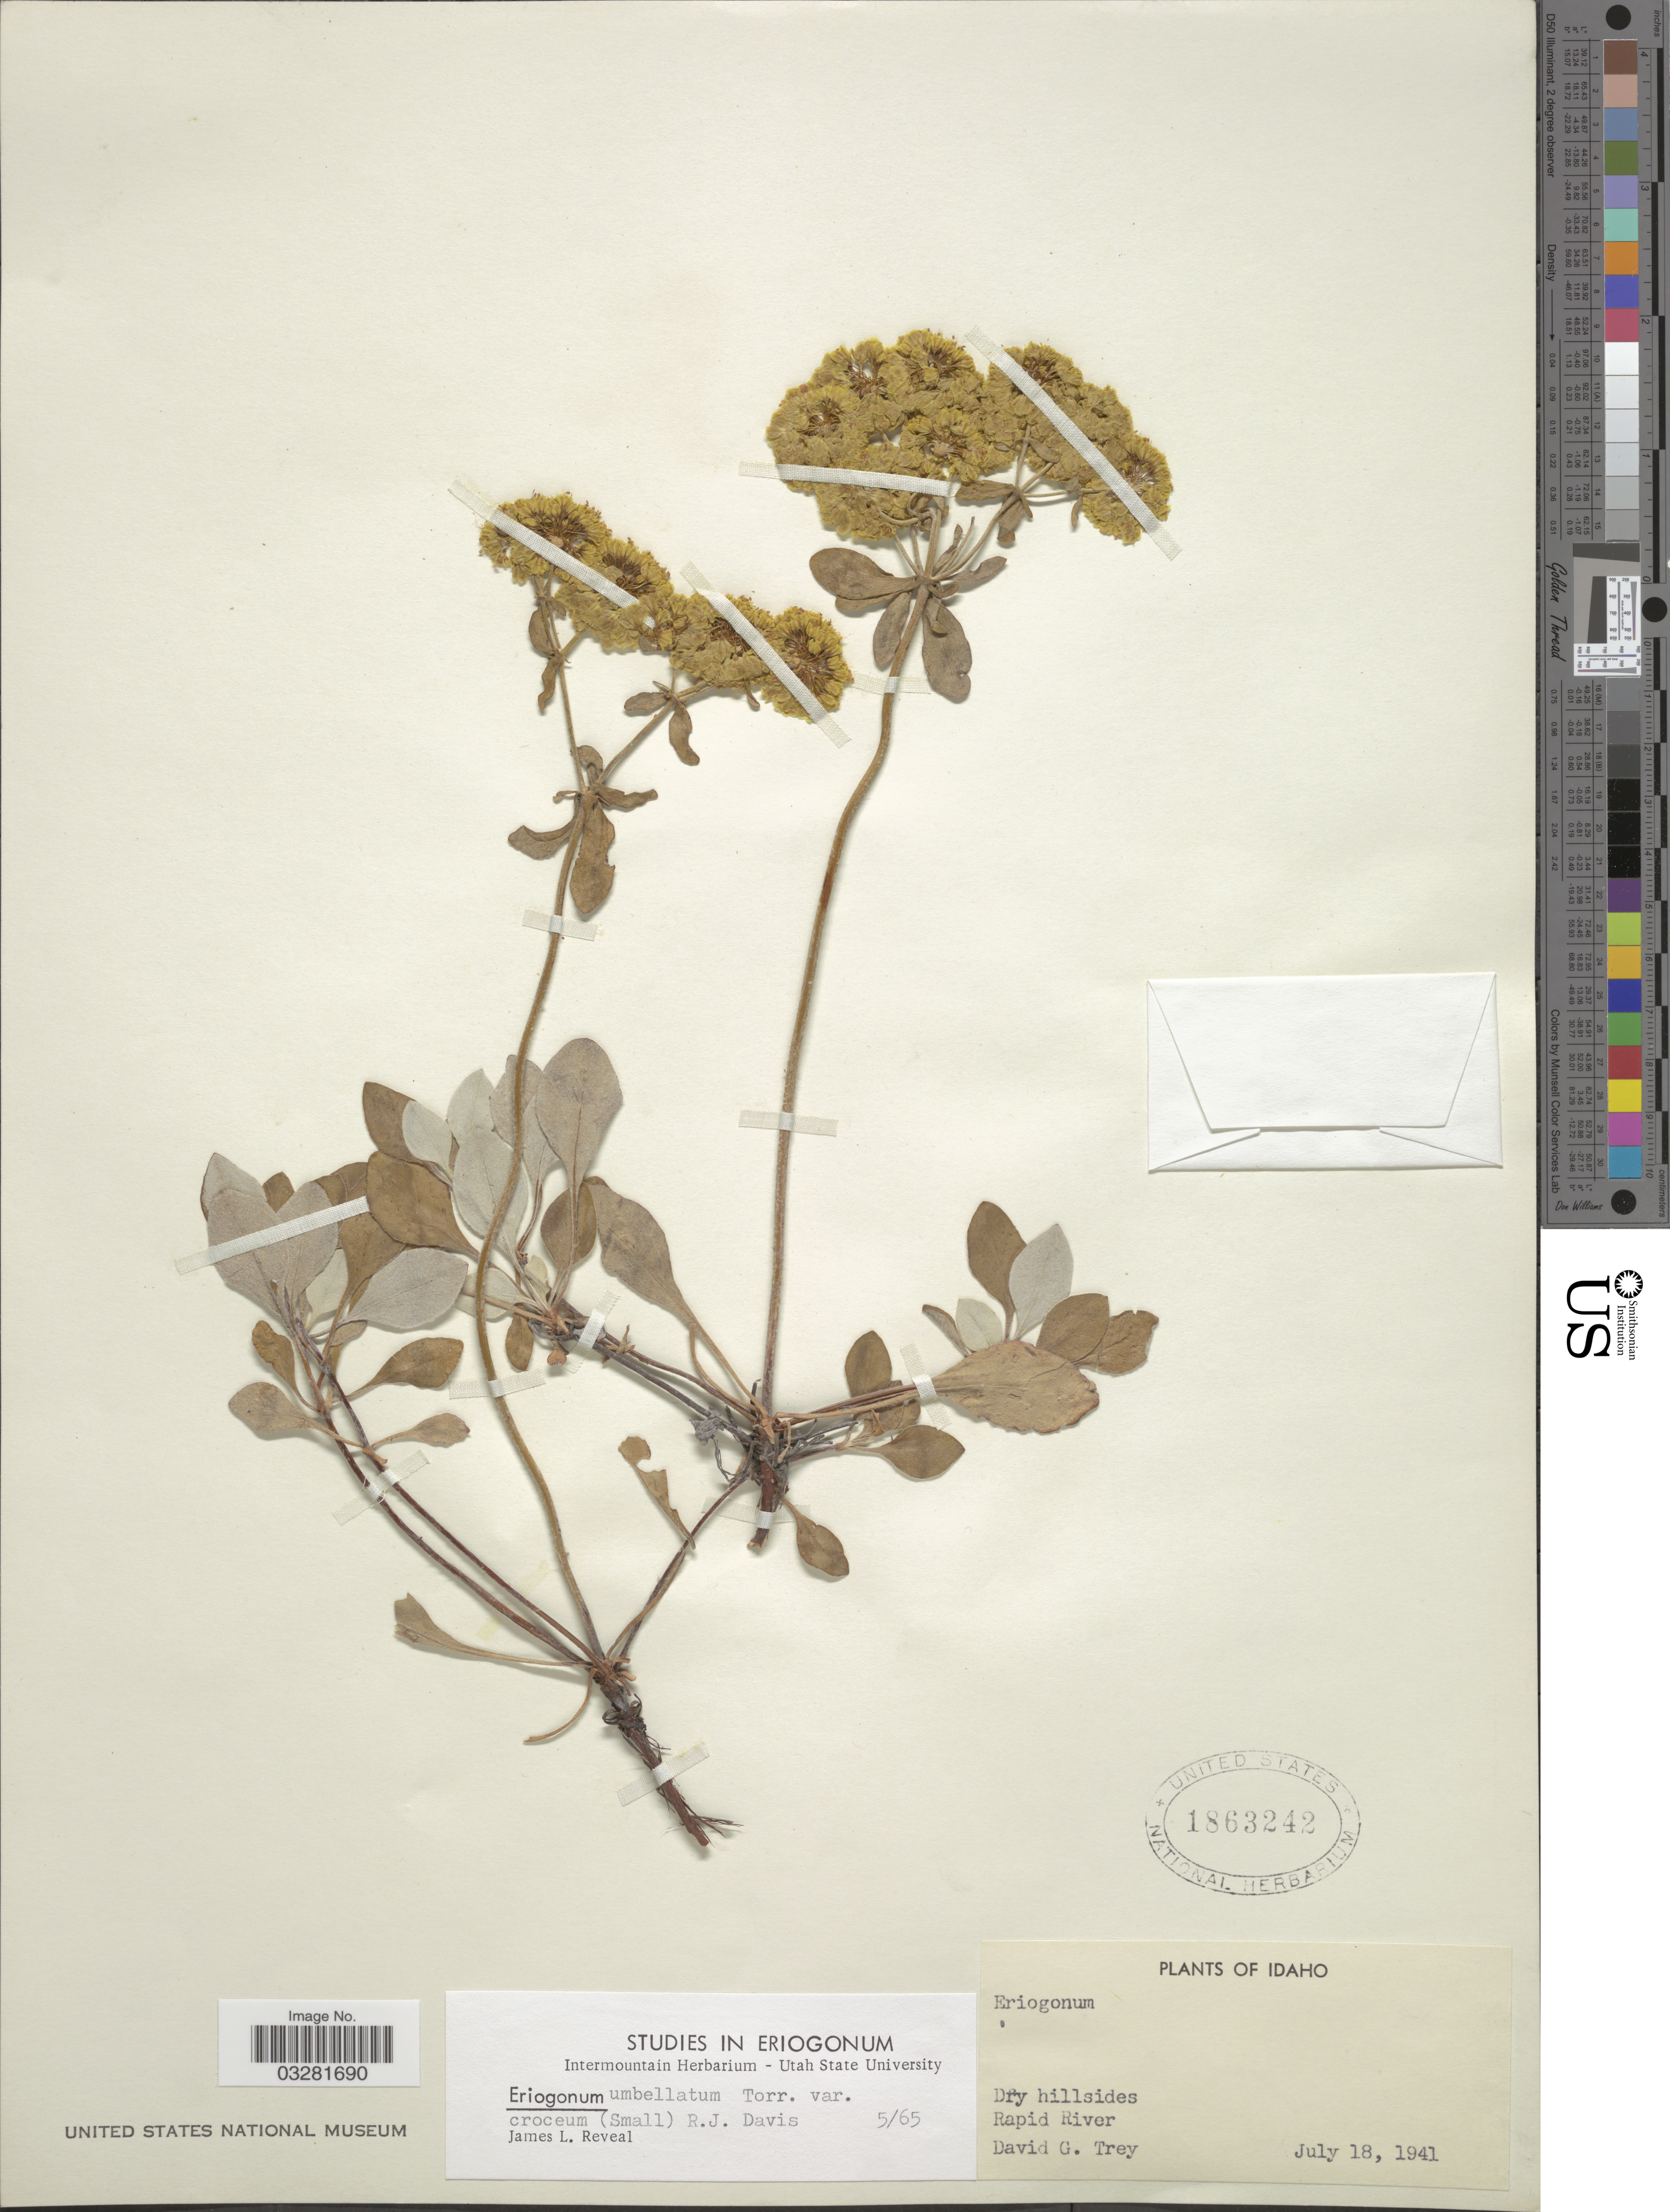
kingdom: Plantae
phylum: Tracheophyta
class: Magnoliopsida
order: Caryophyllales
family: Polygonaceae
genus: Eriogonum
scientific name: Eriogonum umbellatum var. stellatum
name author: (Benth.) M.E. Jones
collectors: D. Trey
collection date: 1941-07-18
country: United States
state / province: Idaho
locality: Rapid River.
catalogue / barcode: US 1863242